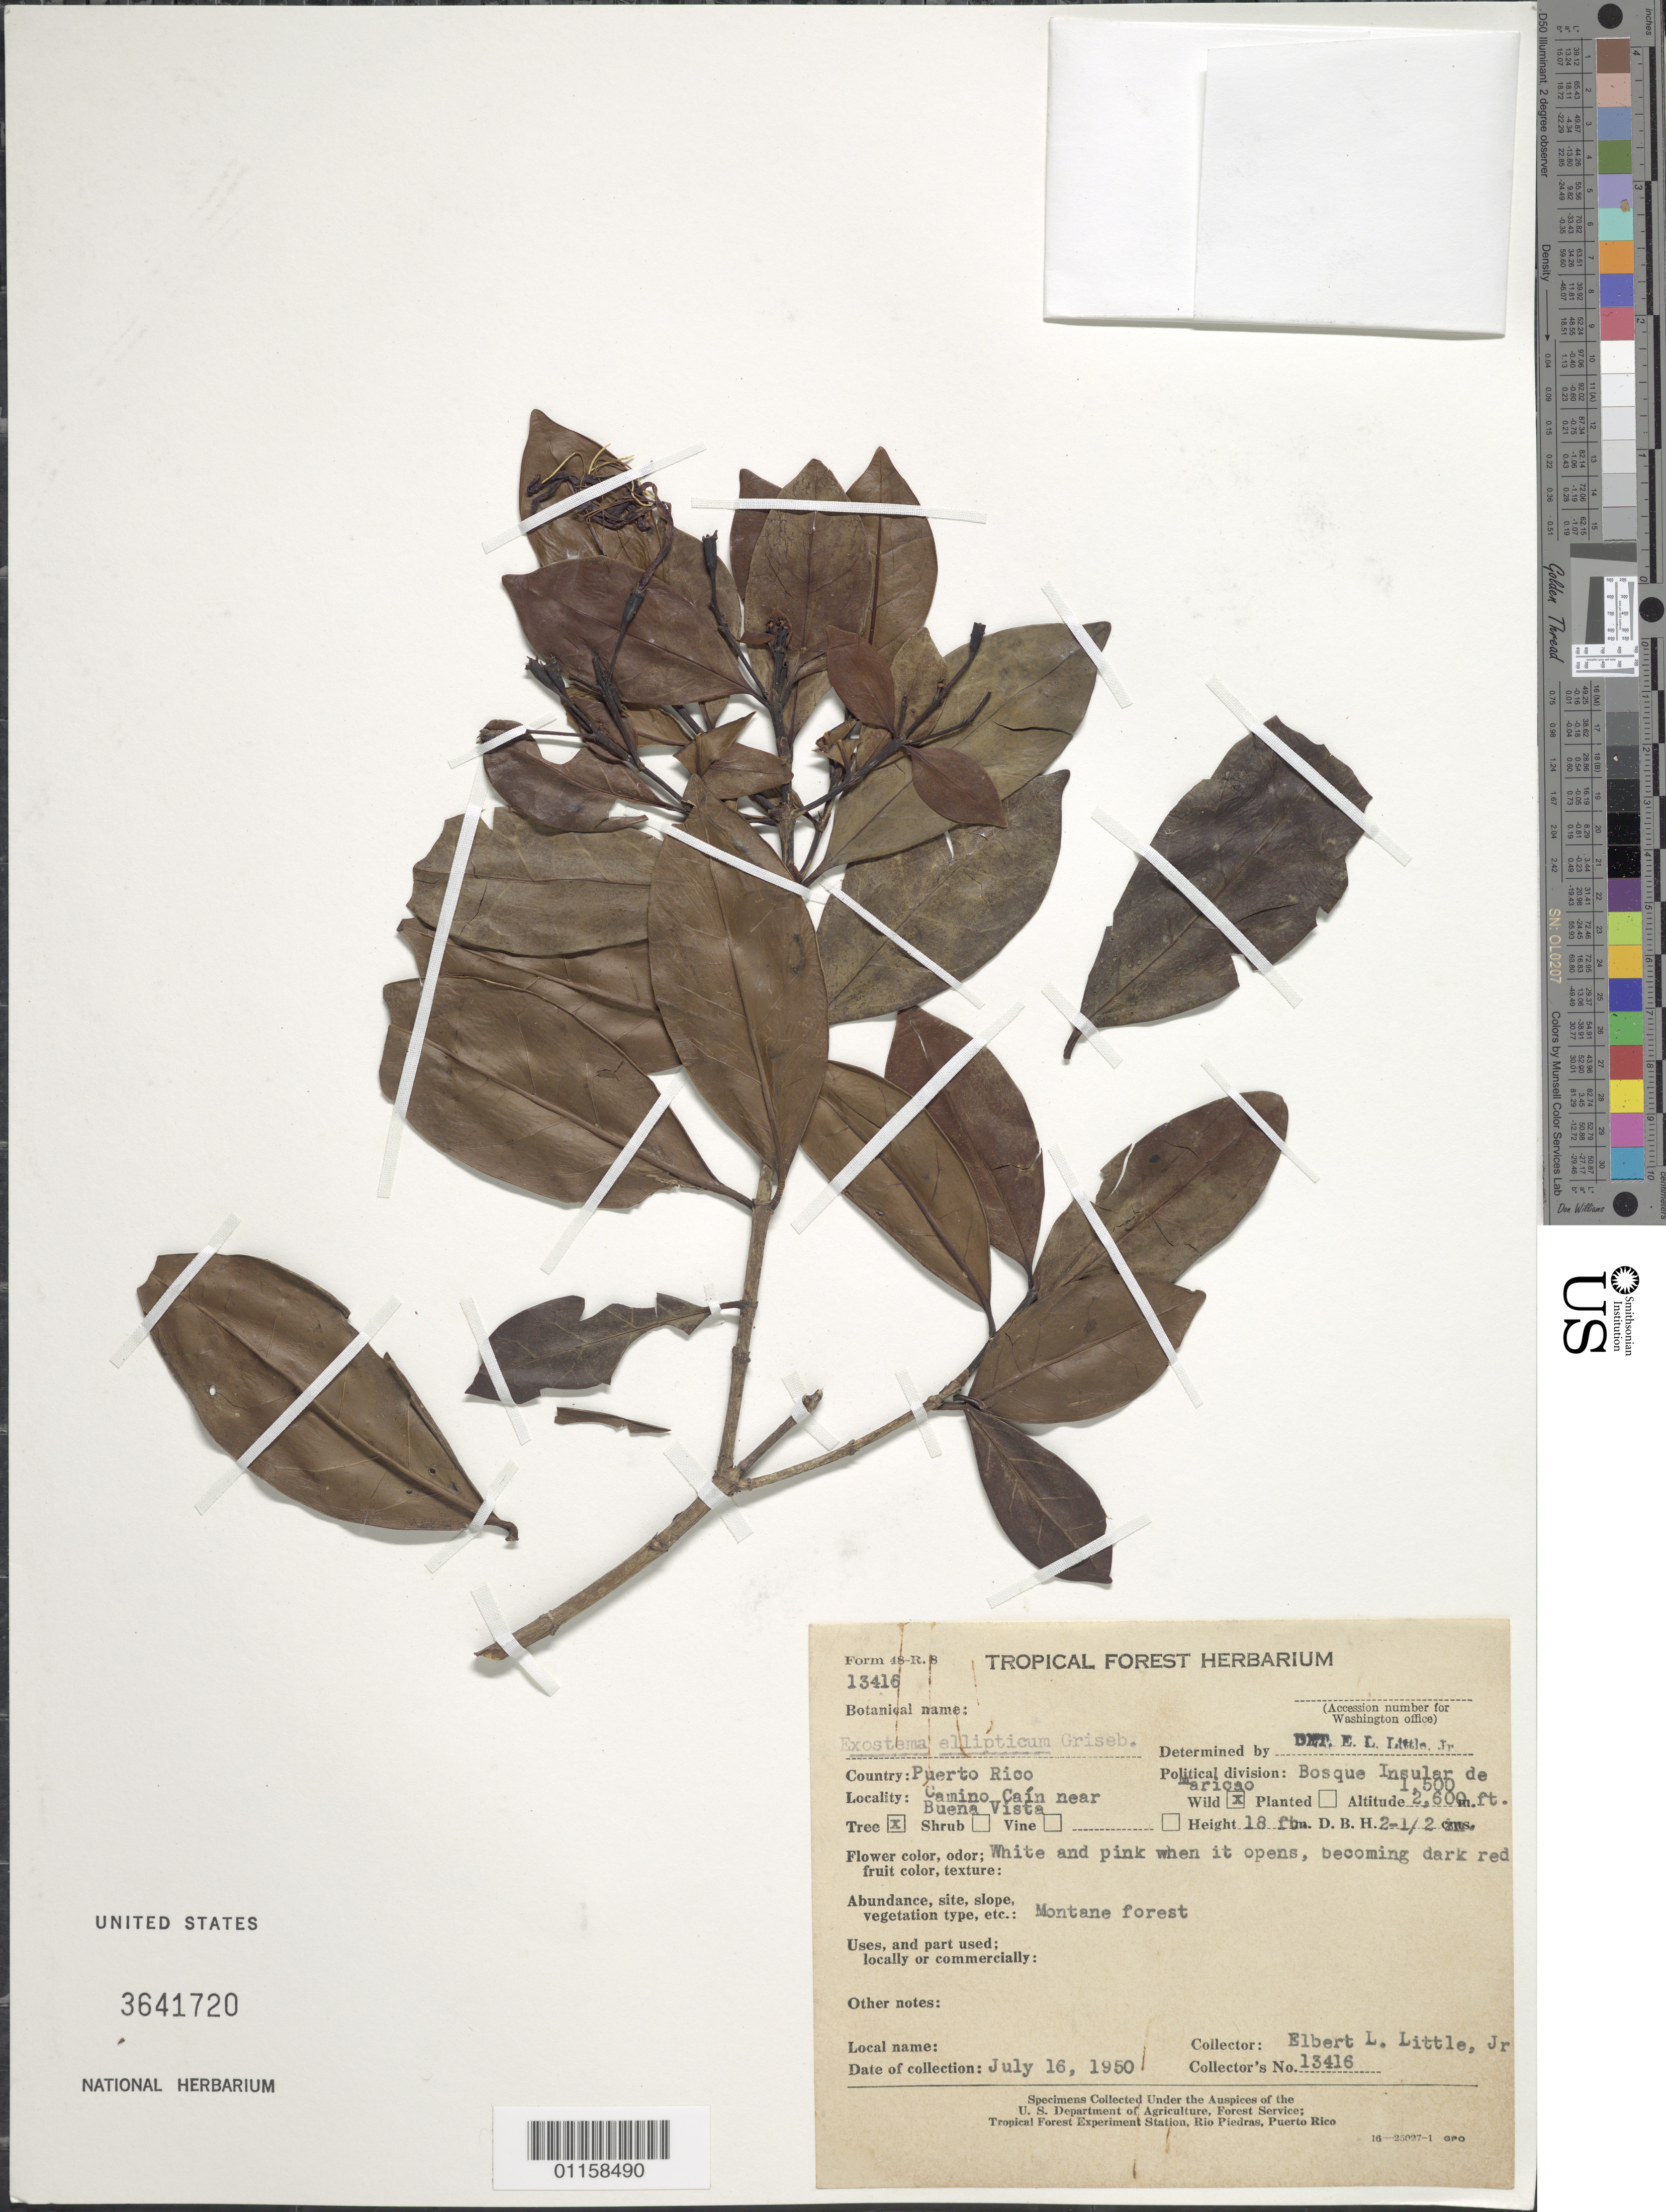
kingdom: Plantae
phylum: Tracheophyta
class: Magnoliopsida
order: Gentianales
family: Rubiaceae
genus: Exostema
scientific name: Exostema ellipticum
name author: Griseb.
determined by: Little, Elbert L., Jr., (FSSR), United States Department of Agriculture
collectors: E. L. Little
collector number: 13416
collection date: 1950-07-16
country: Puerto Rico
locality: Bosque Insular de Maricao; Camino Caín, near Buena Vista.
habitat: Montane forest.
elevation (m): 457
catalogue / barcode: US 3641720